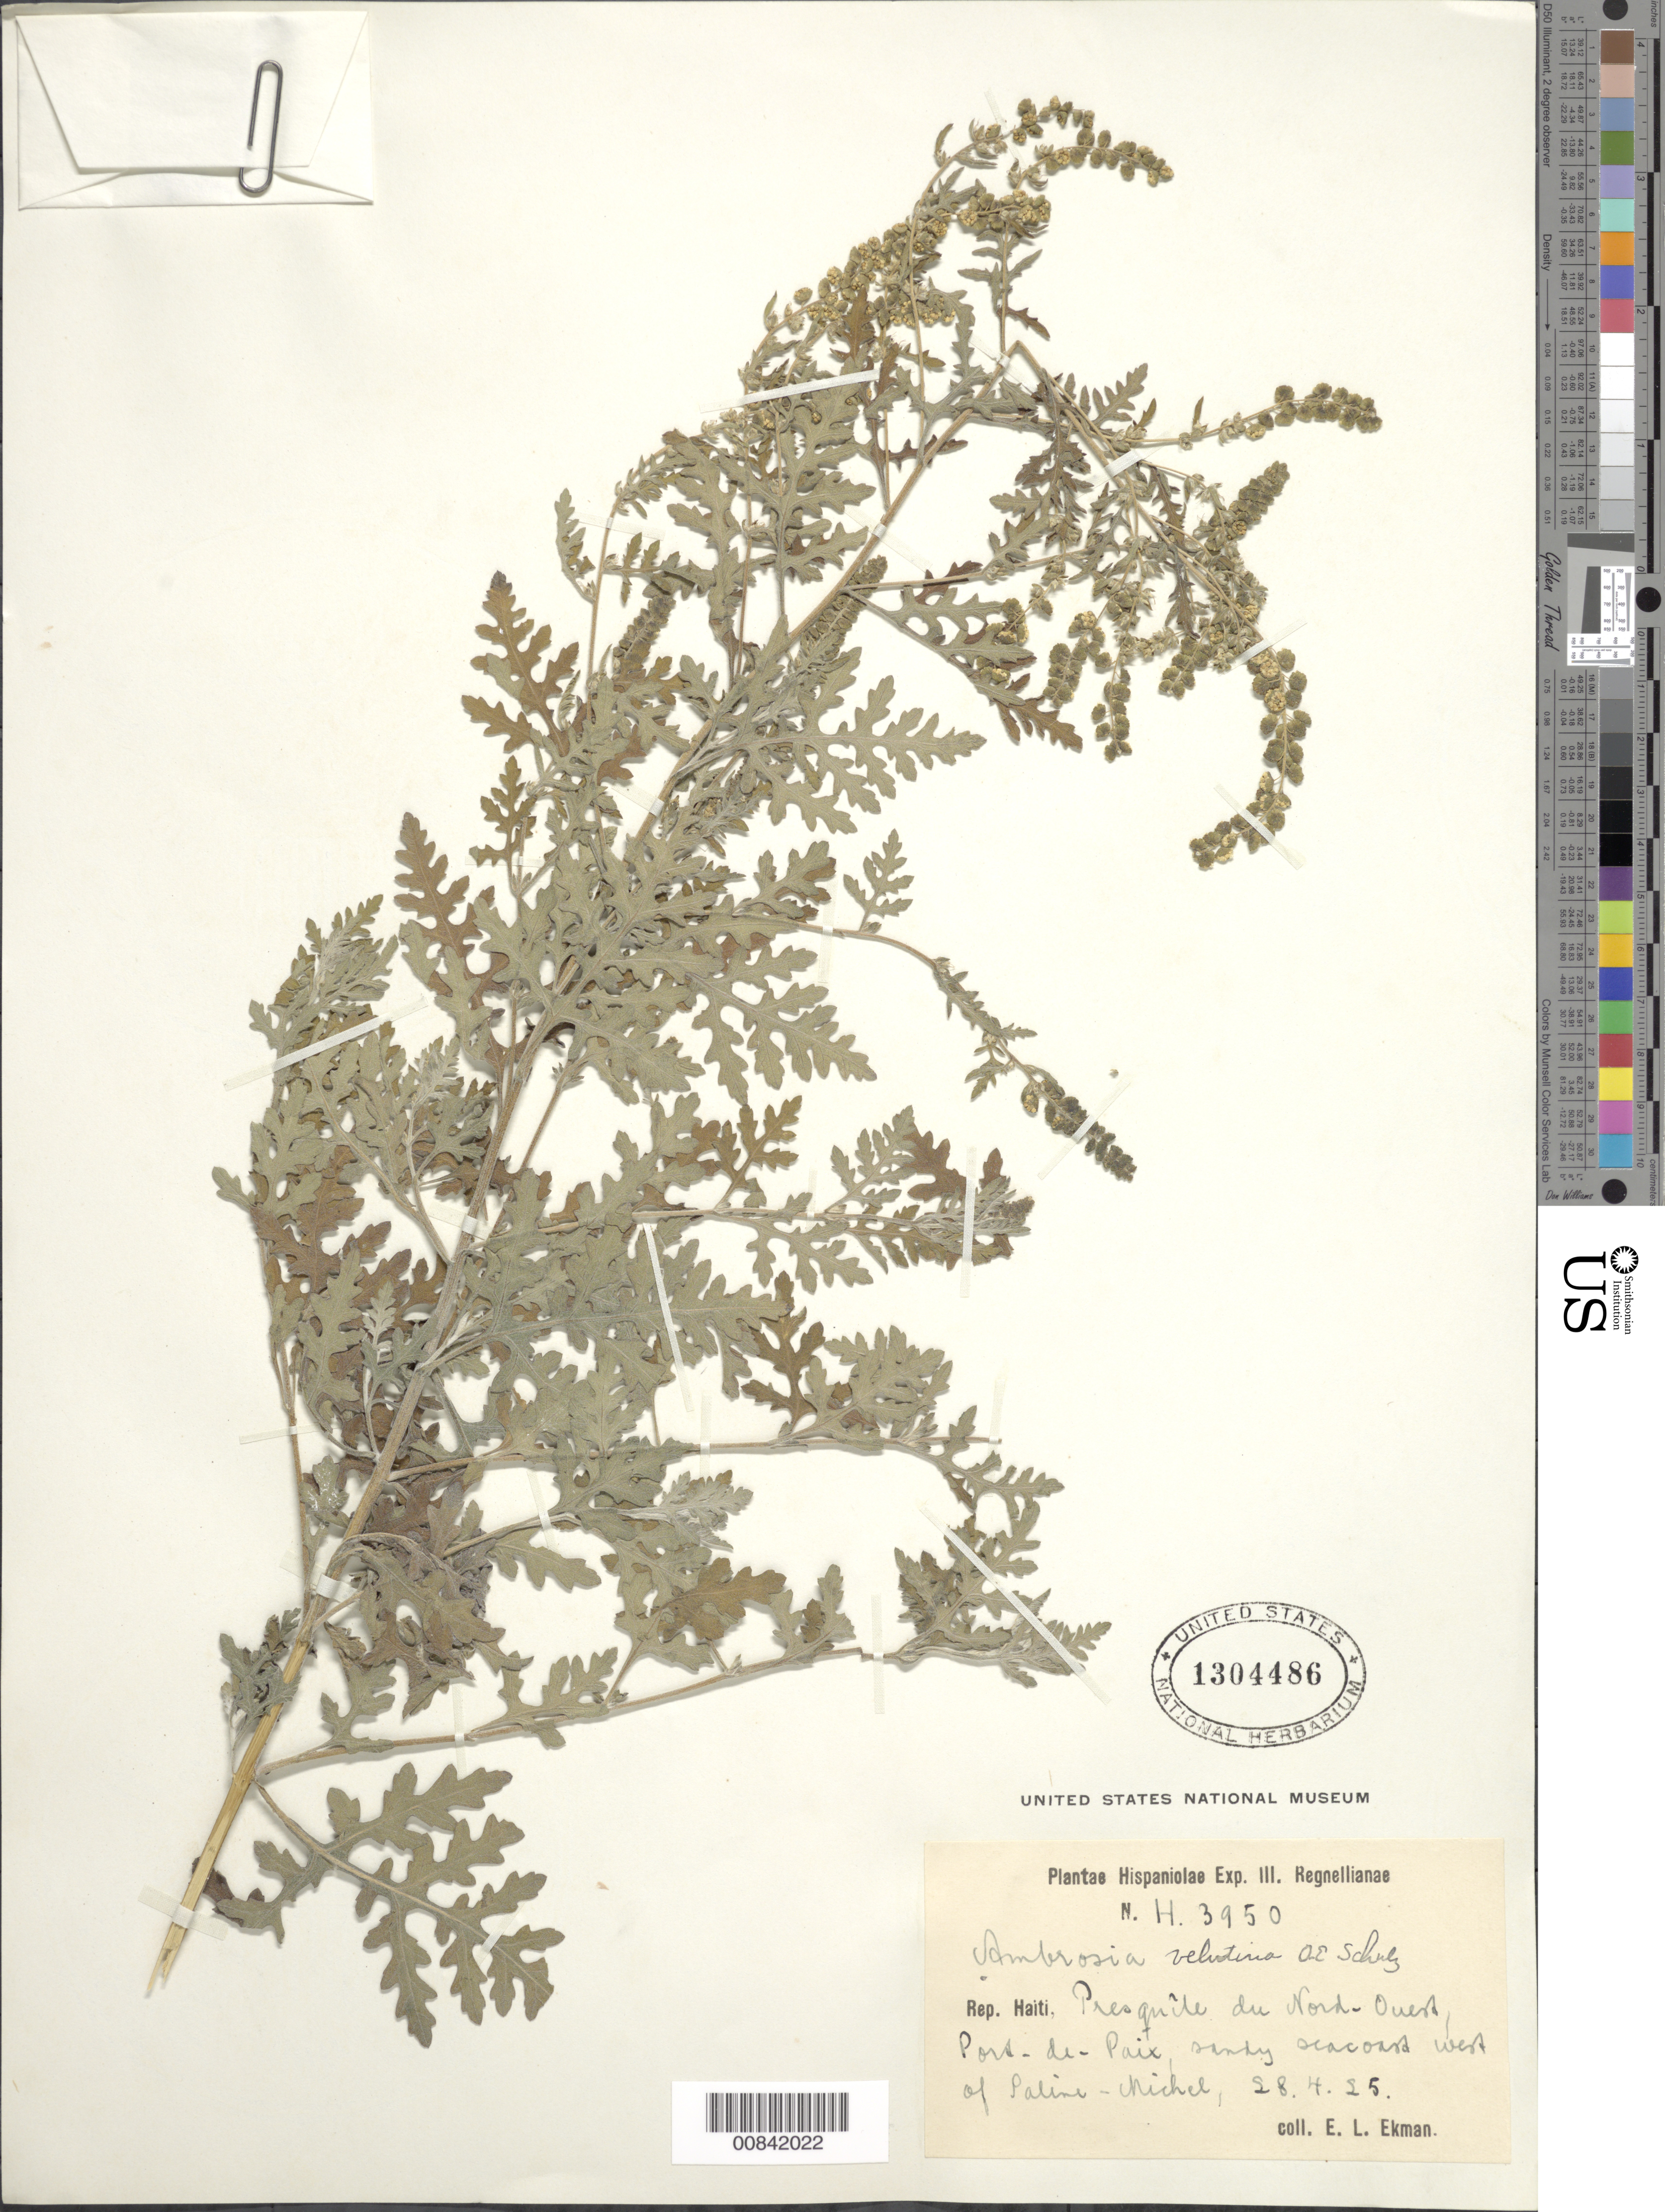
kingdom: Plantae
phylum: Tracheophyta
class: Magnoliopsida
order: Asterales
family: Asteraceae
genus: Ambrosia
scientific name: Ambrosia velutina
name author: O.E. Schulz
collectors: E. L. Ekman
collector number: H 3950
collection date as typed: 28 Apr 1925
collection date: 1925-04-28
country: Haiti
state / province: Nord-Ouest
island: Hispaniola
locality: Port-de-Paix, W of Saline-Michel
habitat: Sandy seacoast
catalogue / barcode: US 1304486